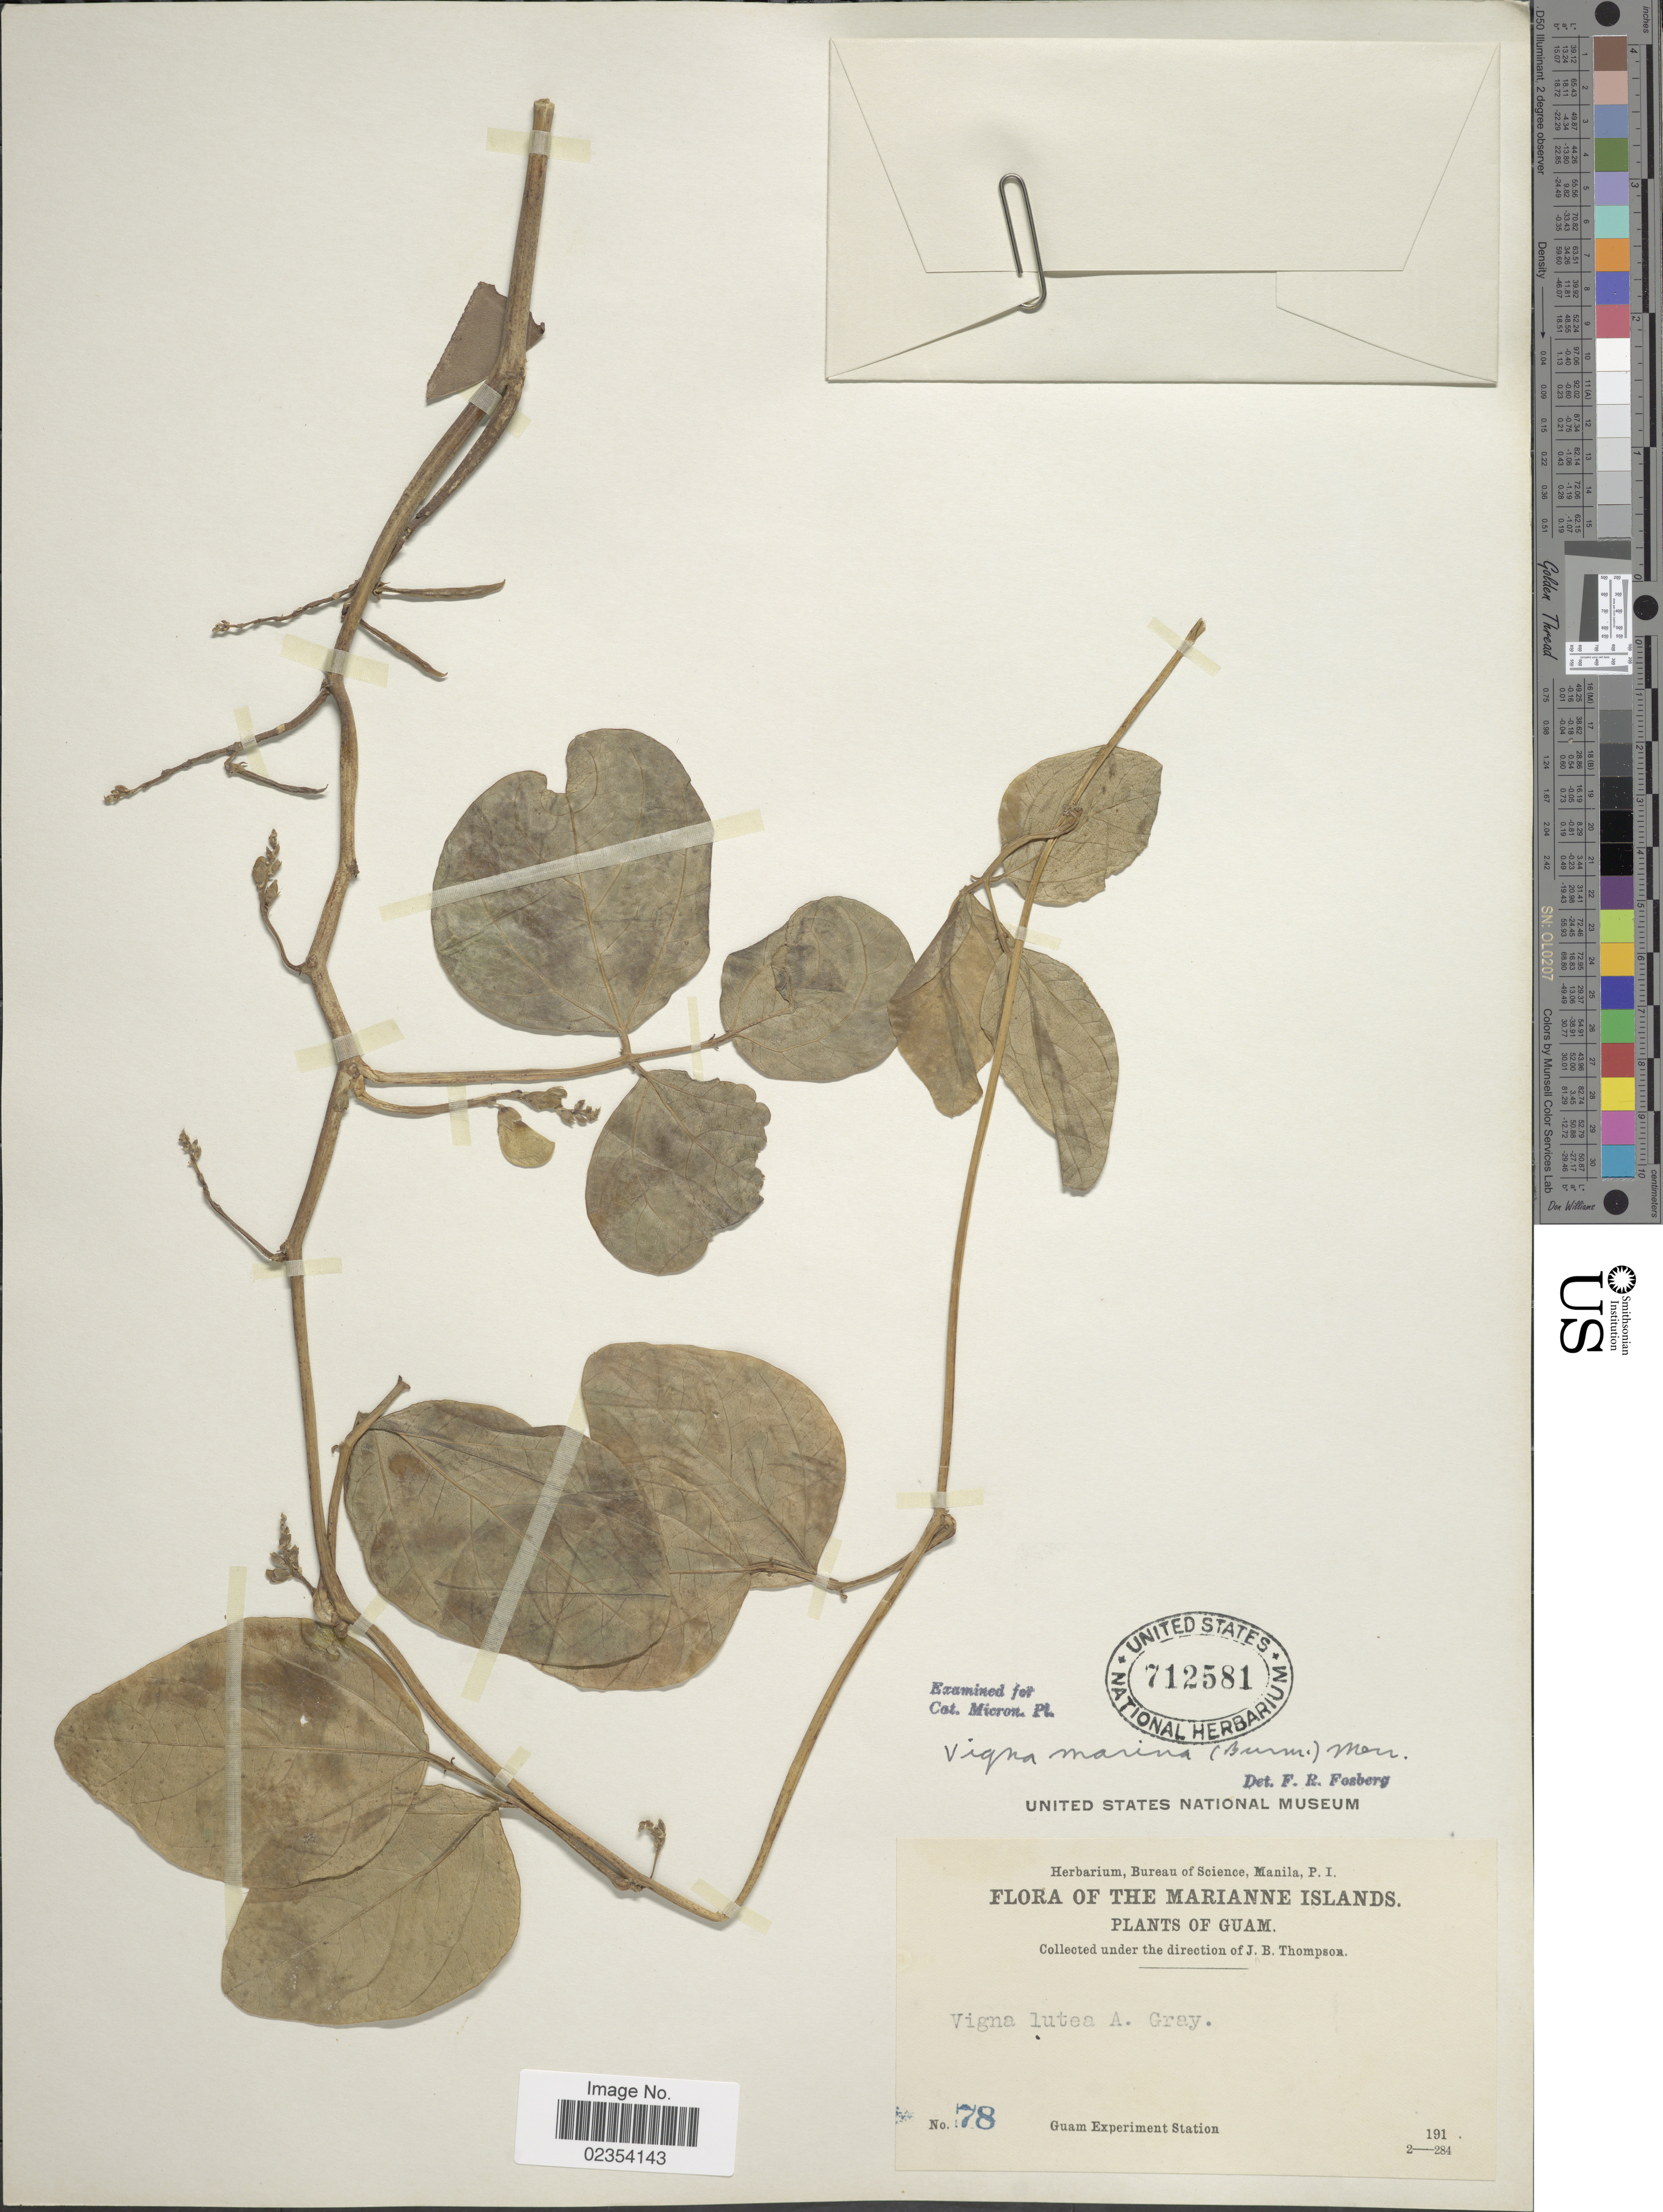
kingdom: Plantae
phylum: Tracheophyta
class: Magnoliopsida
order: Fabales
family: Fabaceae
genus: Vigna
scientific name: Vigna marina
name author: (Burm.) Merr.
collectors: Guam Exp. Sta.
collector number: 78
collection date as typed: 191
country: Guam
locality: The Marianne Islands.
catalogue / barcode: US 712581